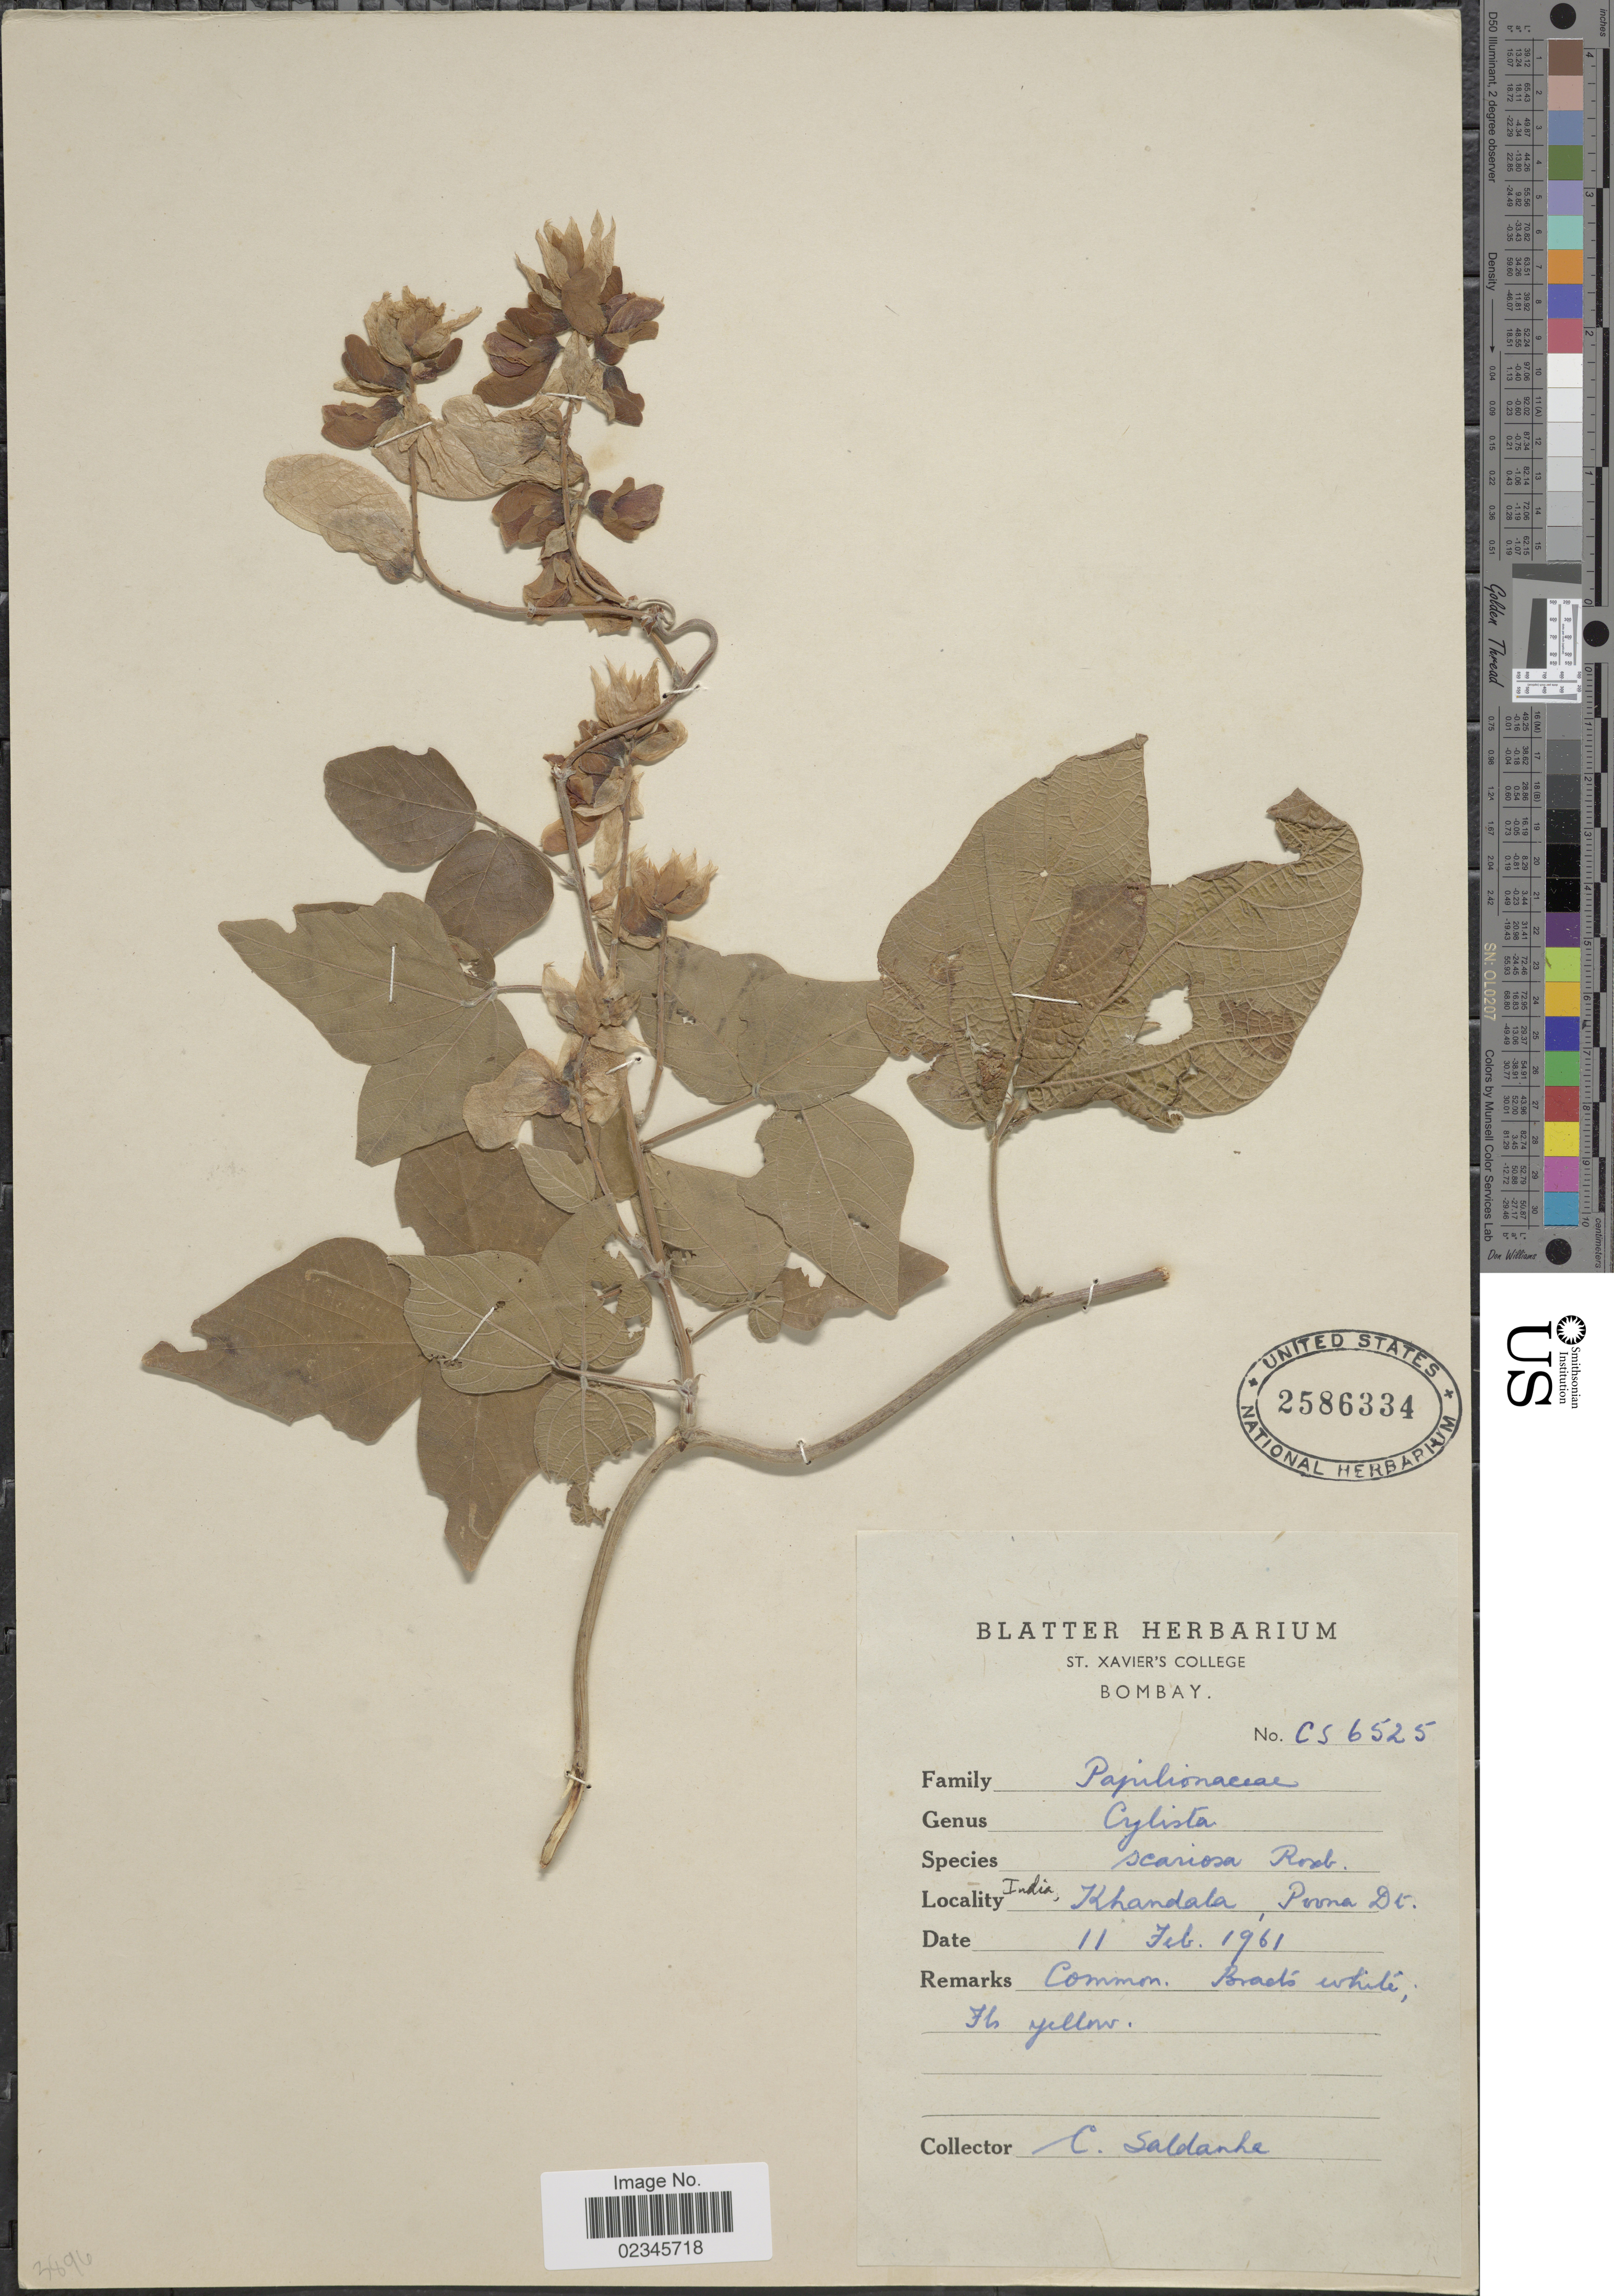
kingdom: Plantae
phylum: Tracheophyta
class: Magnoliopsida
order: Fabales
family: Fabaceae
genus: Paracalyx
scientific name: Paracalyx scariosus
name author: (Roxb.) Ali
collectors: C. Saldanha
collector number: CS 6525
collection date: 1961-02-11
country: India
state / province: Maharashtra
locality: Khandala, Poona Dt.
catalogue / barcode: US 2586334